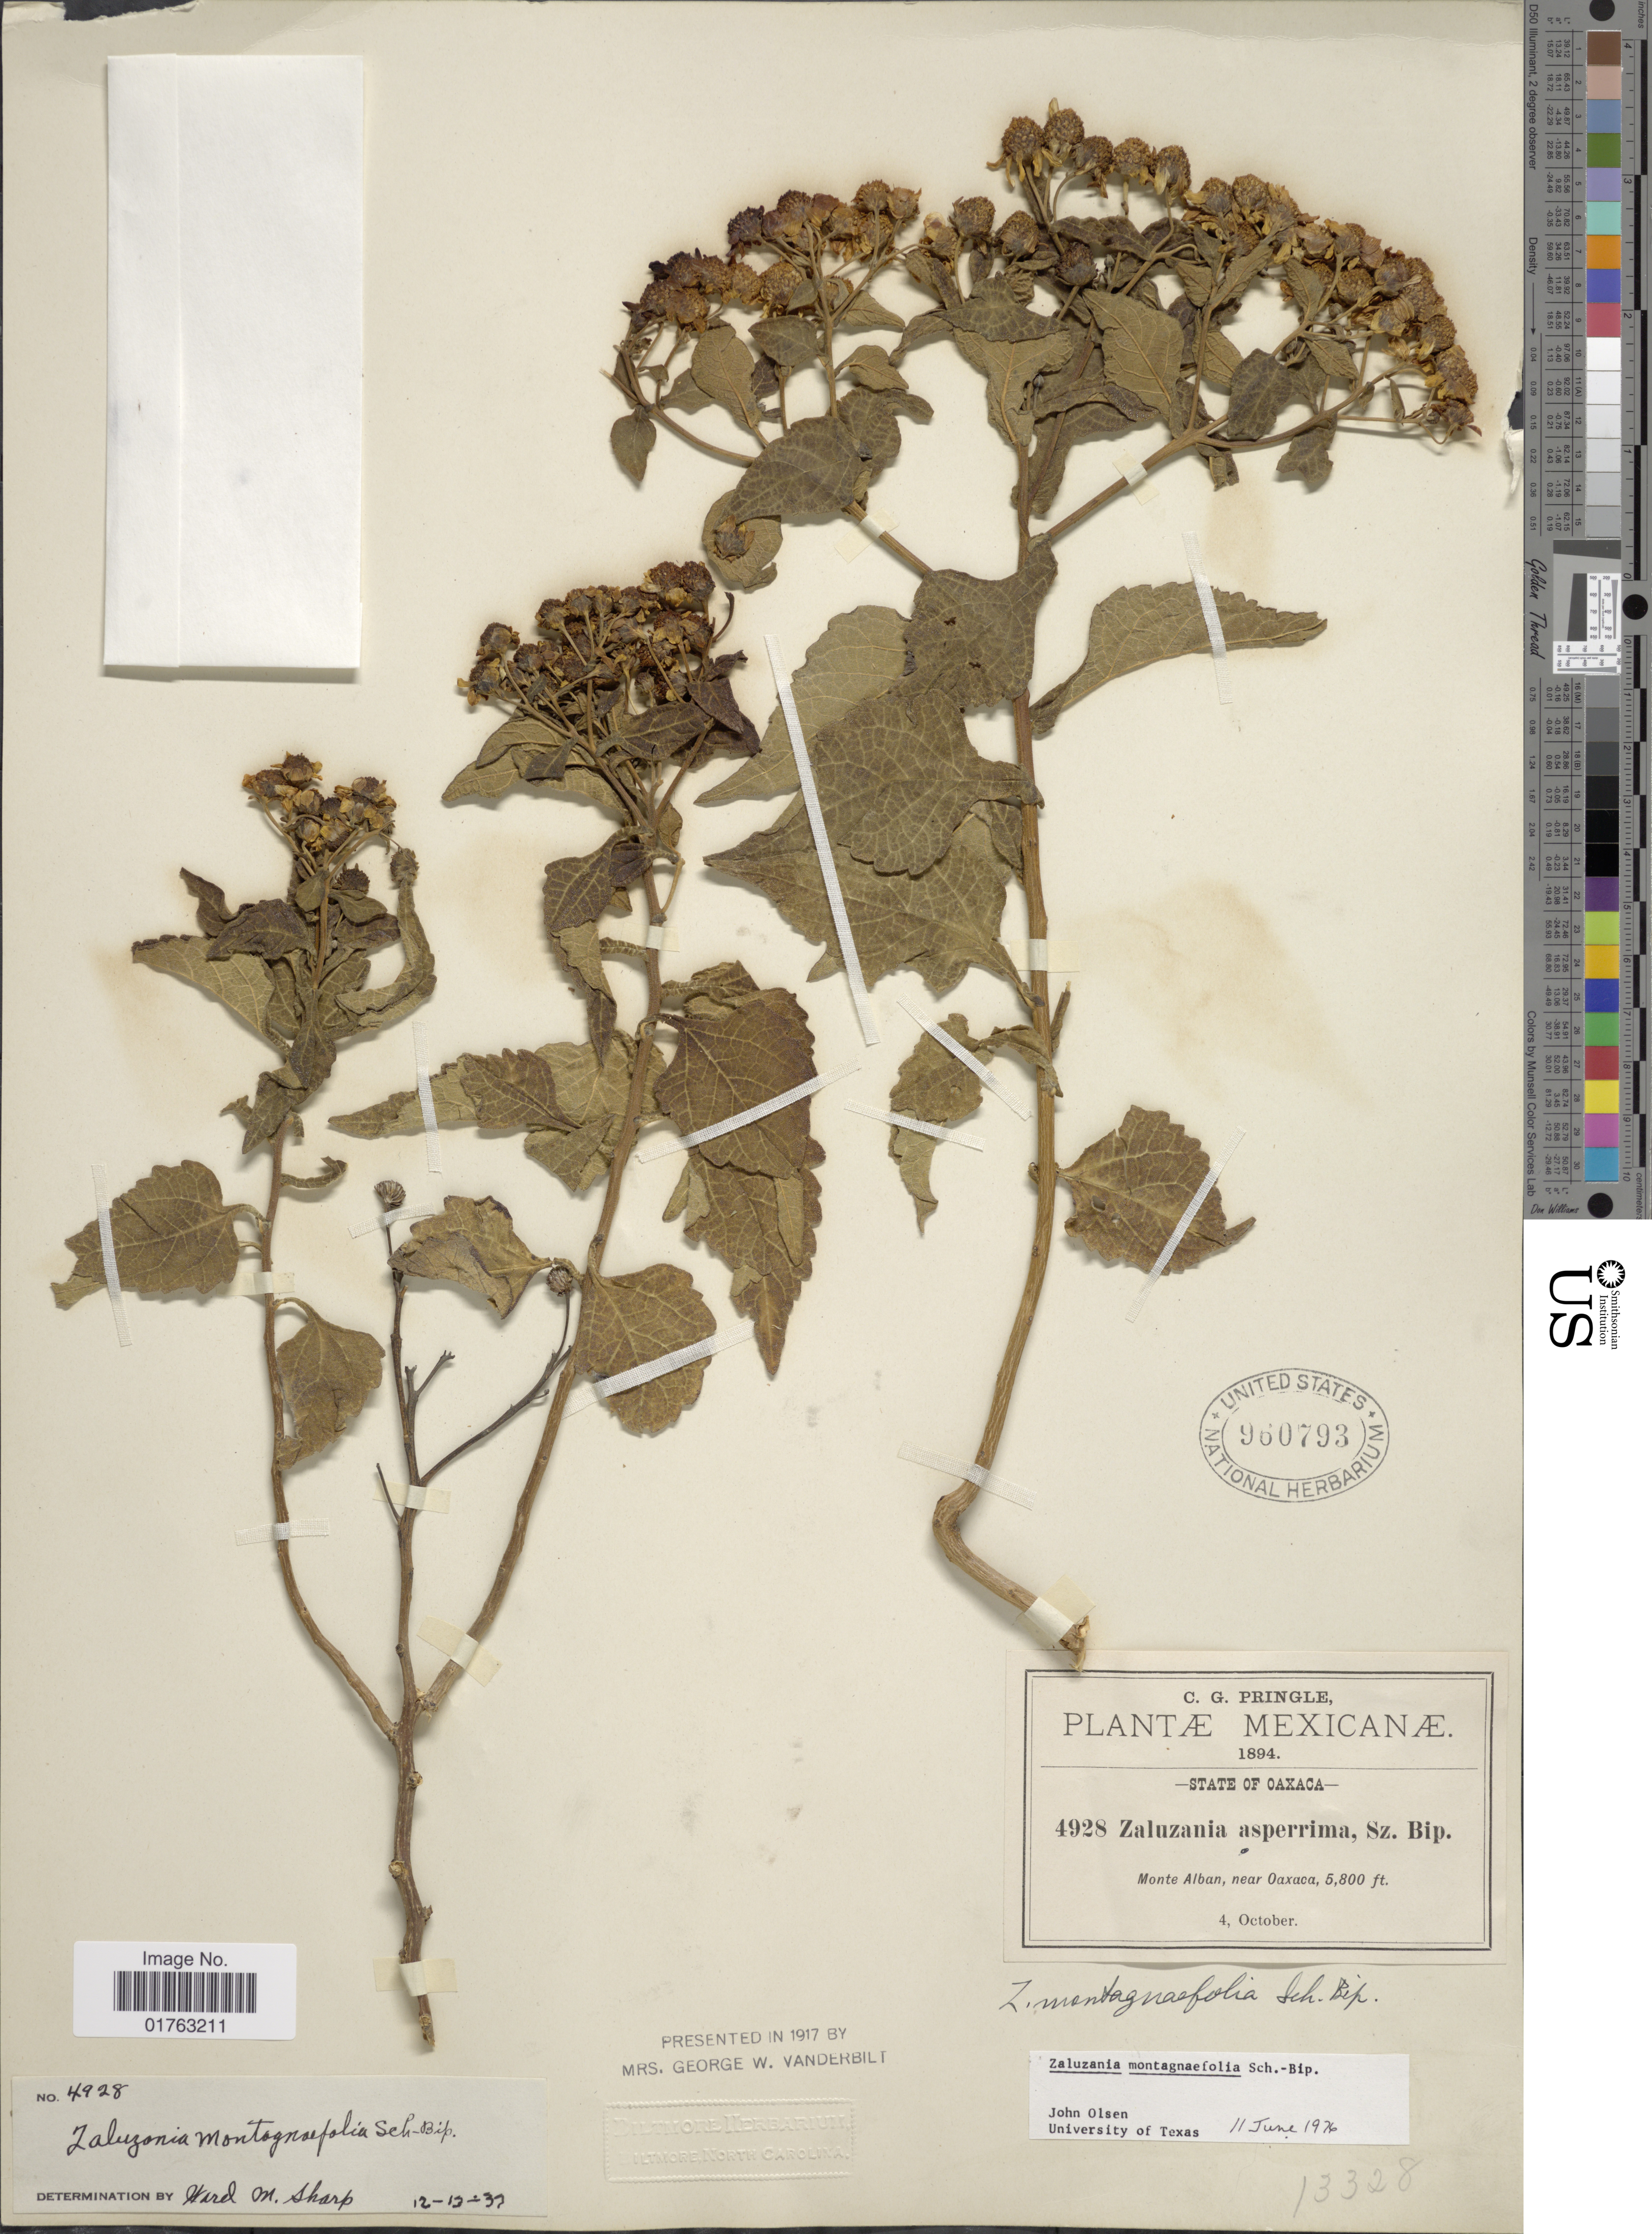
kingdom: Plantae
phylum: Tracheophyta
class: Magnoliopsida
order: Asterales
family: Asteraceae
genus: Zaluzania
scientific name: Zaluzania montagnaefolia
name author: Sch. Bip.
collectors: C. G. Pringle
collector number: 4928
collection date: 1894-10-04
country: Mexico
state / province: Oaxaca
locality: Monte Alban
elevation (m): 1768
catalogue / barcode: US 960793